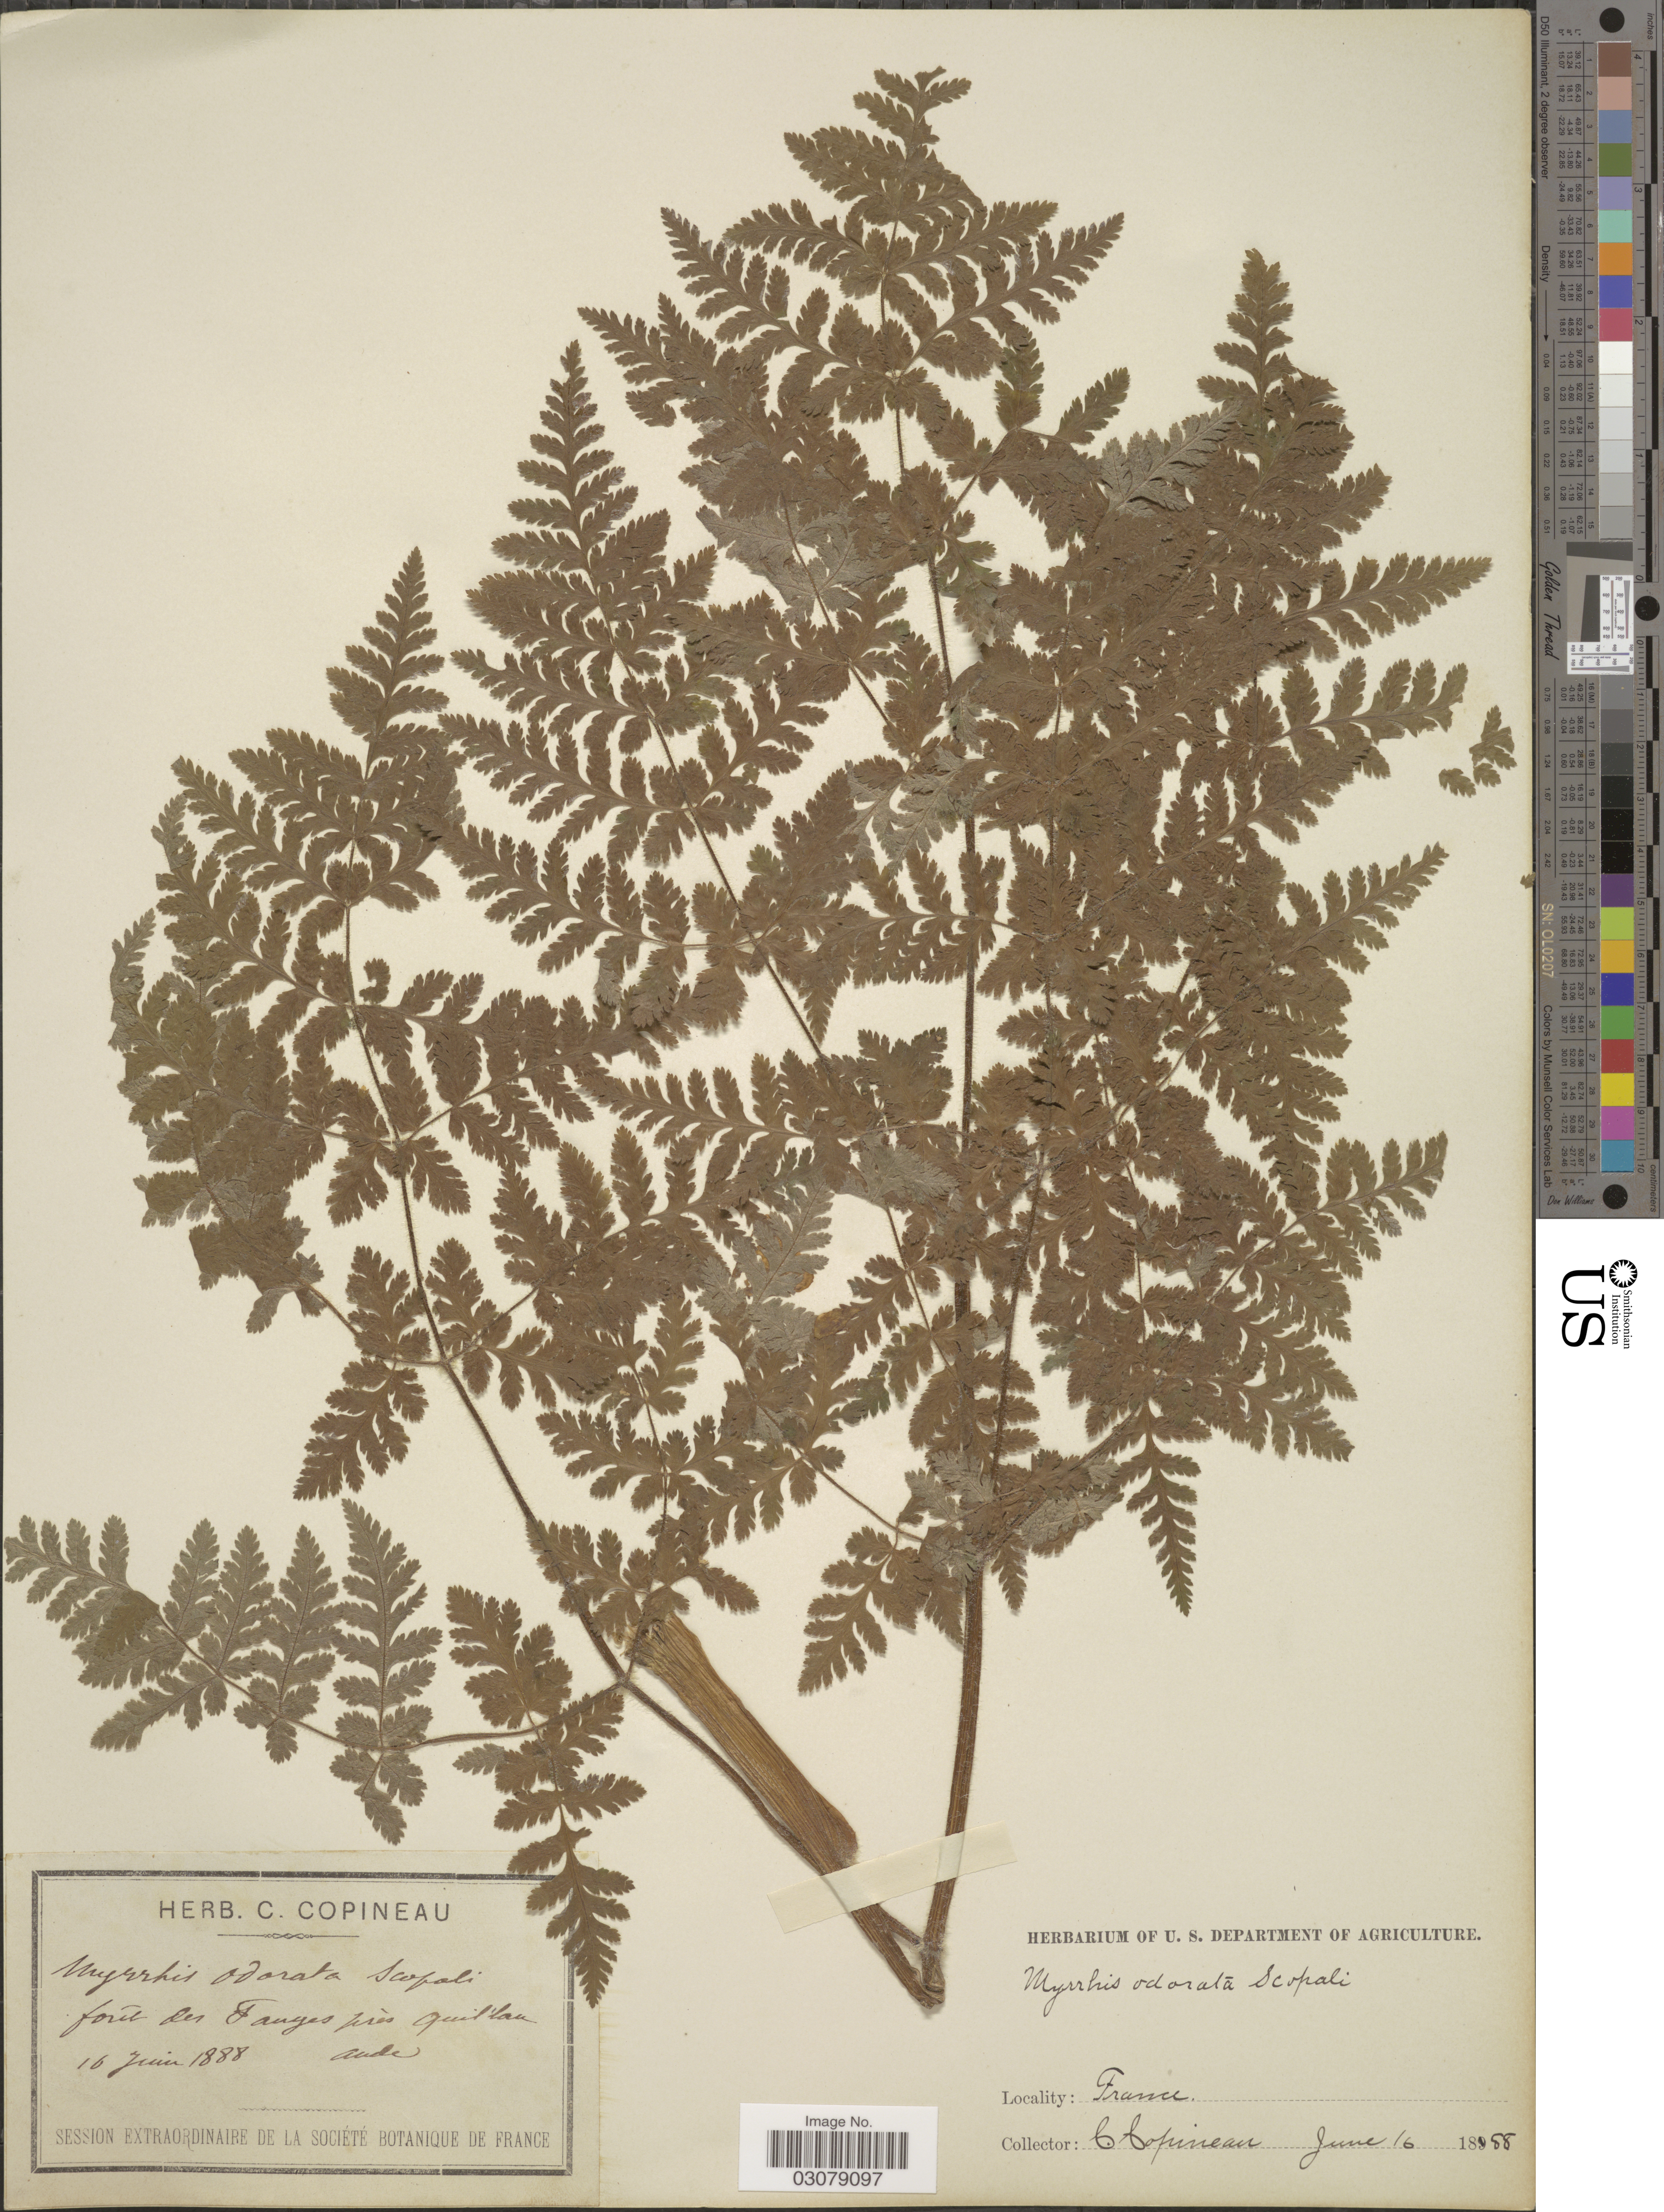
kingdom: Plantae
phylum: Tracheophyta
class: Magnoliopsida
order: Apiales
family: Apiaceae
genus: Myrrhis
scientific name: Myrrhis odorata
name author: (L.) Scop.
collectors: C. Copineau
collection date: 1888-06-16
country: France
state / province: Occitanie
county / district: Aude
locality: Forêt des Fanges près Quillan, Aude.